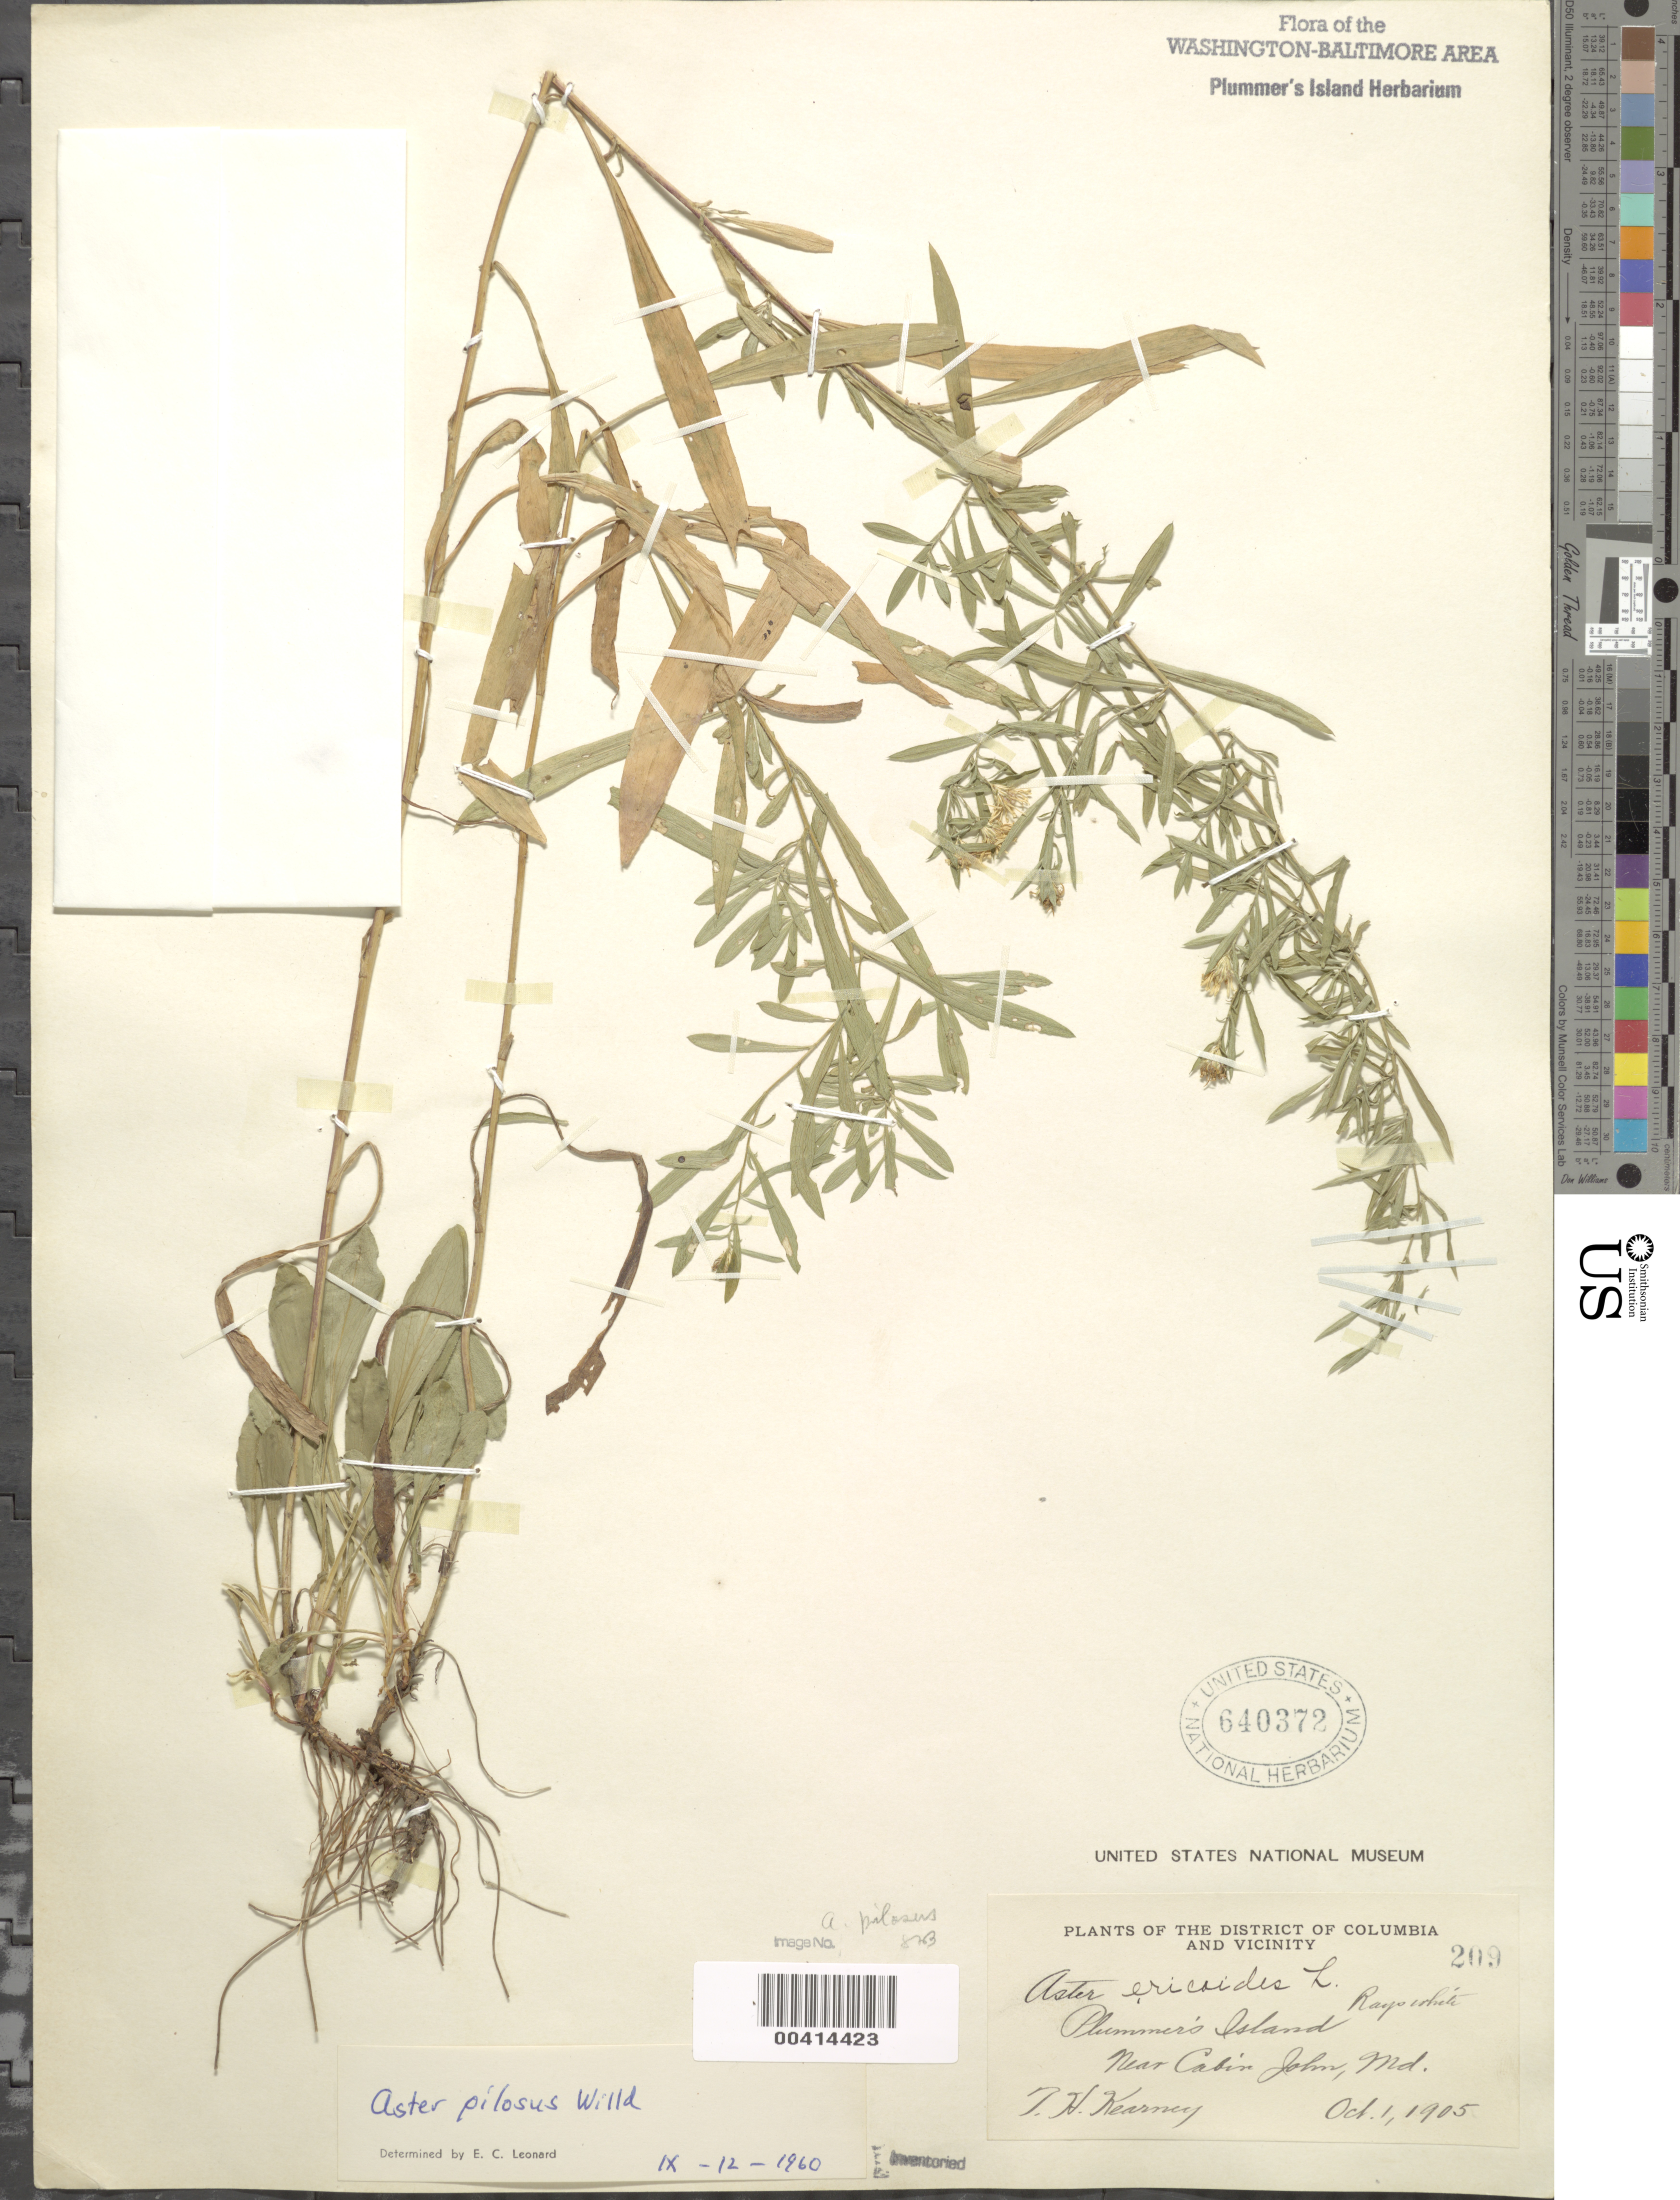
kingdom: Plantae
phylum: Tracheophyta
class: Magnoliopsida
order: Asterales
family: Asteraceae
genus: Symphyotrichum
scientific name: Symphyotrichum pilosum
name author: (Willd.) G.L. Nesom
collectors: T. H. Kearney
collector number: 209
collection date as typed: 01 Oct 1905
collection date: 1905-10-01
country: United States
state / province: Maryland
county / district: Montgomery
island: Plummers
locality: Plummer's Island C. & O. Canal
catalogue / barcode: US 640372